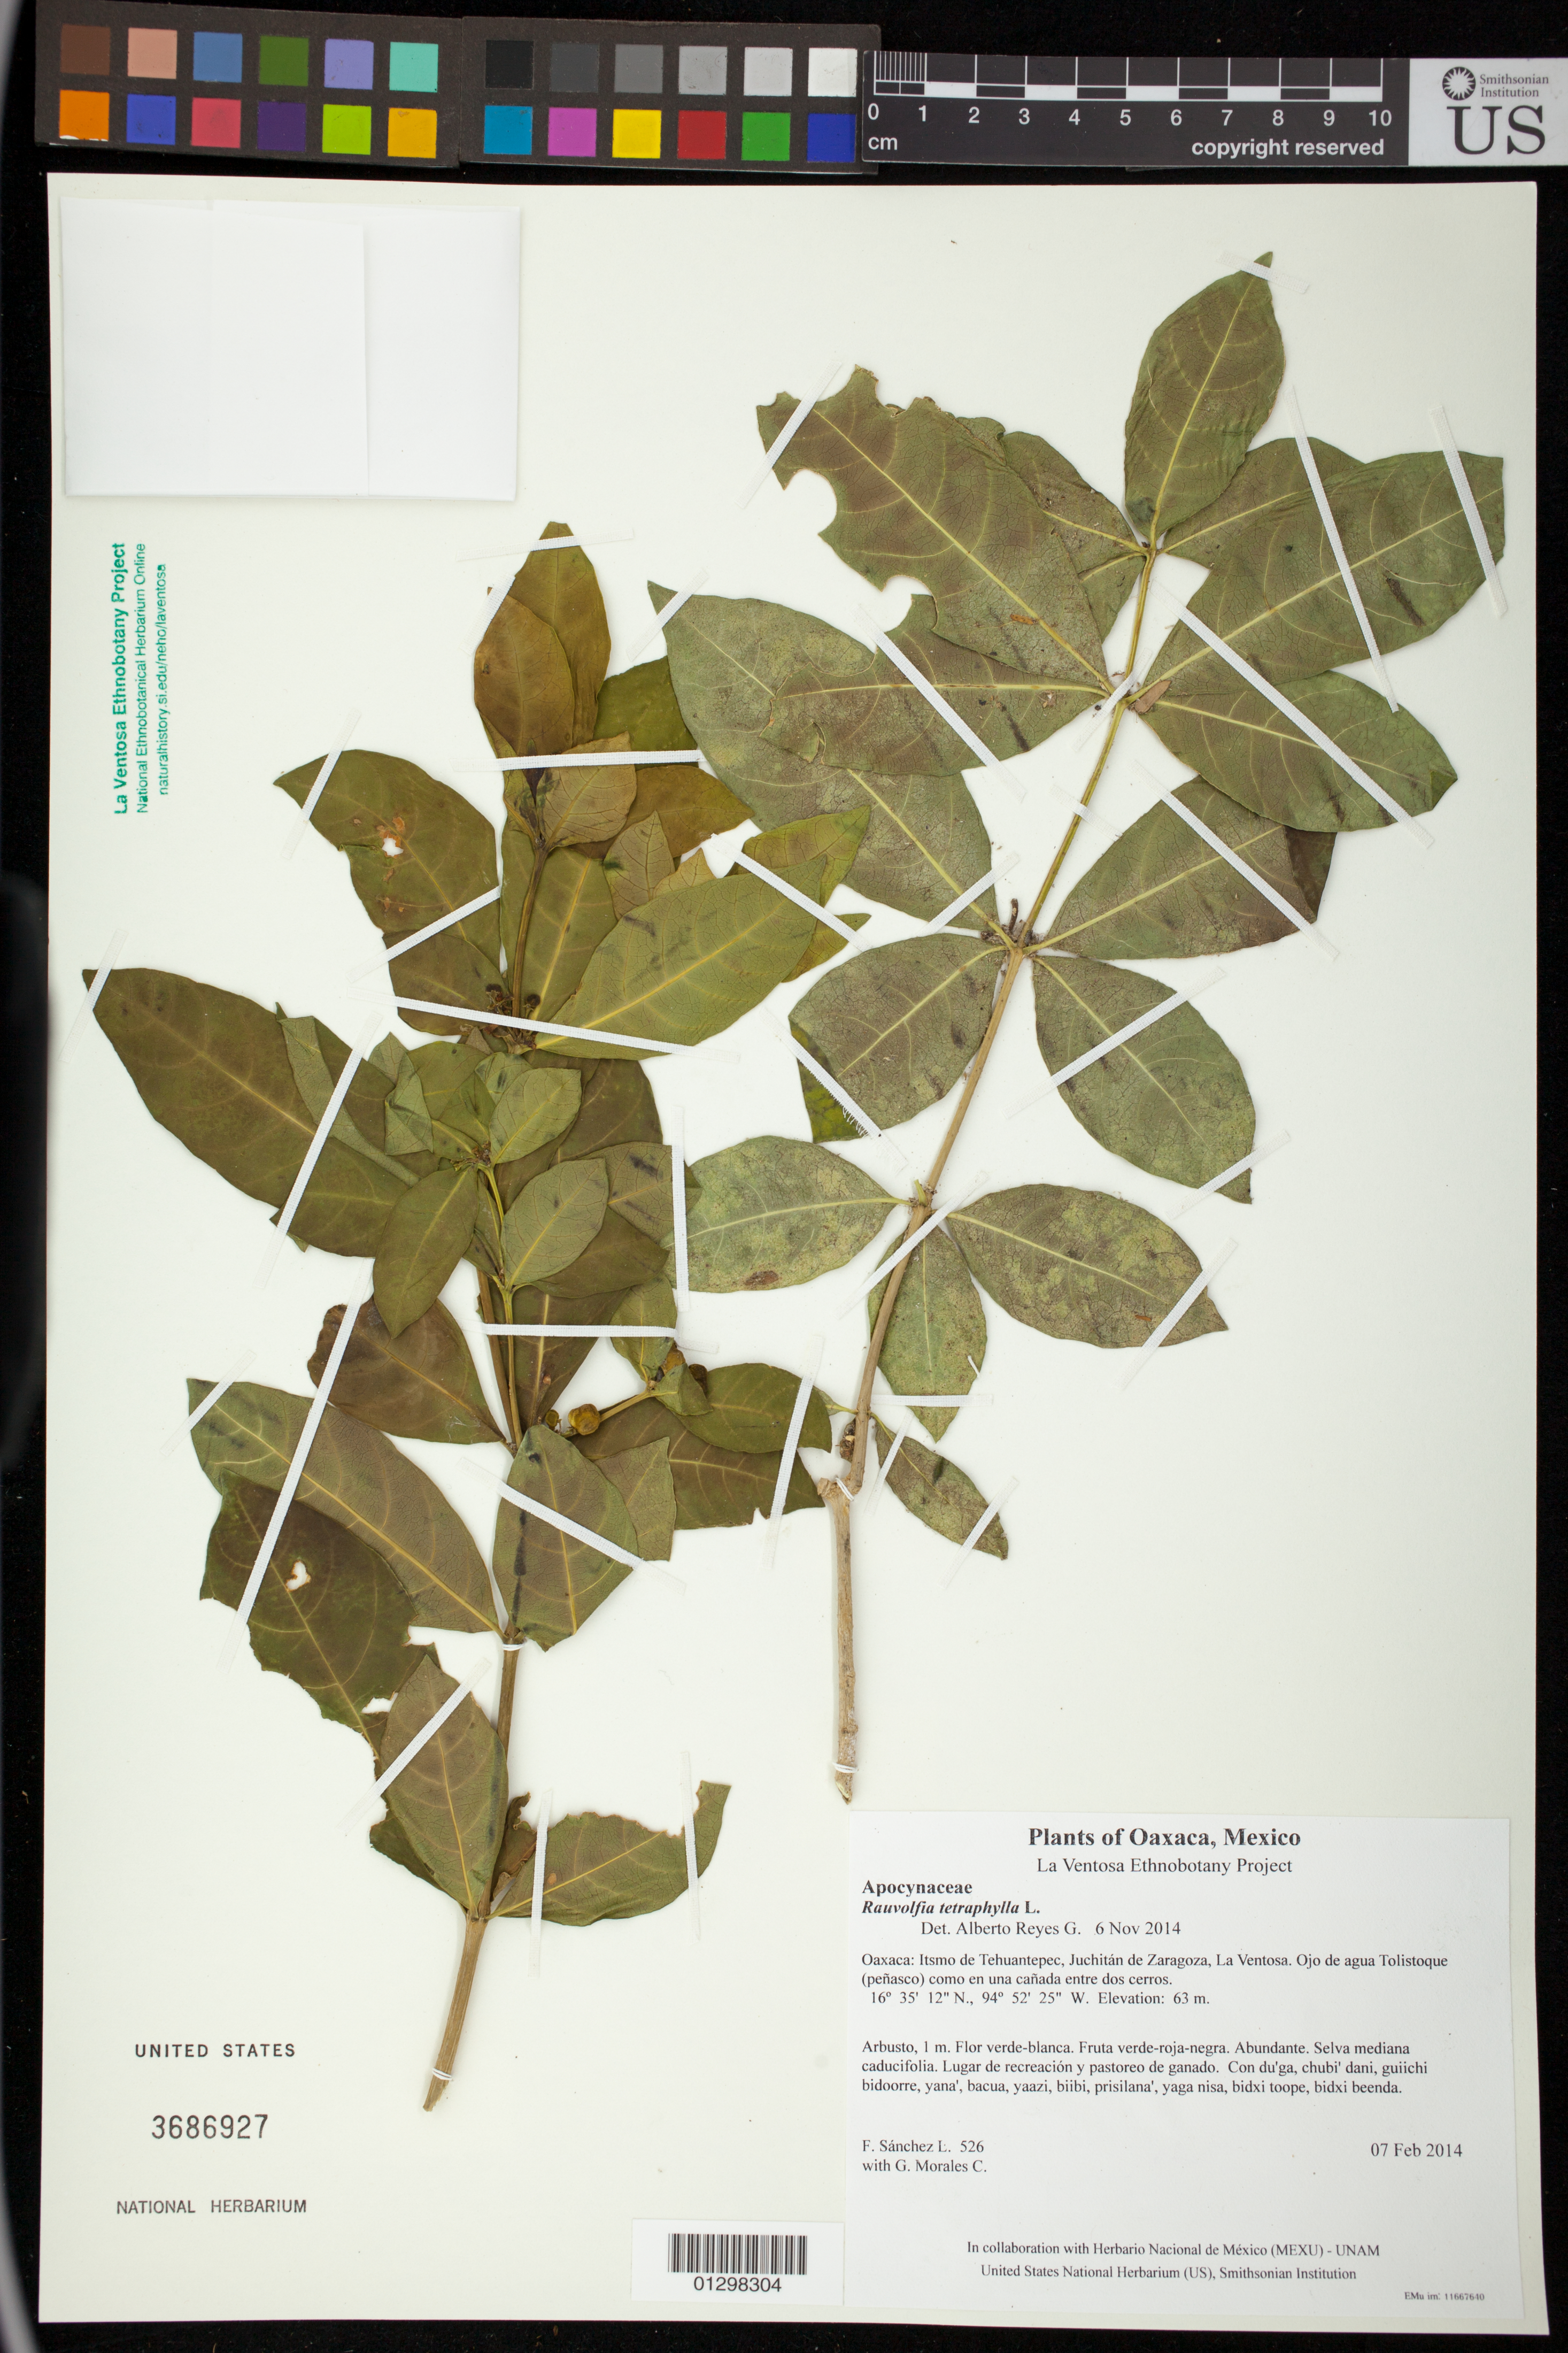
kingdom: Plantae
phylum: Tracheophyta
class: Magnoliopsida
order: Gentianales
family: Apocynaceae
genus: Rauvolfia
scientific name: Rauvolfia tetraphylla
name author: L.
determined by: Reyes García, A.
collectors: F. Sánchez L. & G. Morales C.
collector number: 526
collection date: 2014-02-07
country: Mexico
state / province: Oaxaca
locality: Itsmo de Tehuantepec, Juchitán de Zaragoza, La Ventosa. Ojo de agua Tolistoque (peñasco) como en una cañada entre dos cerros.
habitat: Selva mediana caducifolia. Lugar de recreación y pastoreo de ganado.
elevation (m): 63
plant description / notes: JEBOT, MEXU, SERO, US; Yaga bandaga. 1 m. Guie' naga' naquichi'. Cuaananaxhi naga'-naxiña'-nayaase. Stale.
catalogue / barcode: US 3686927